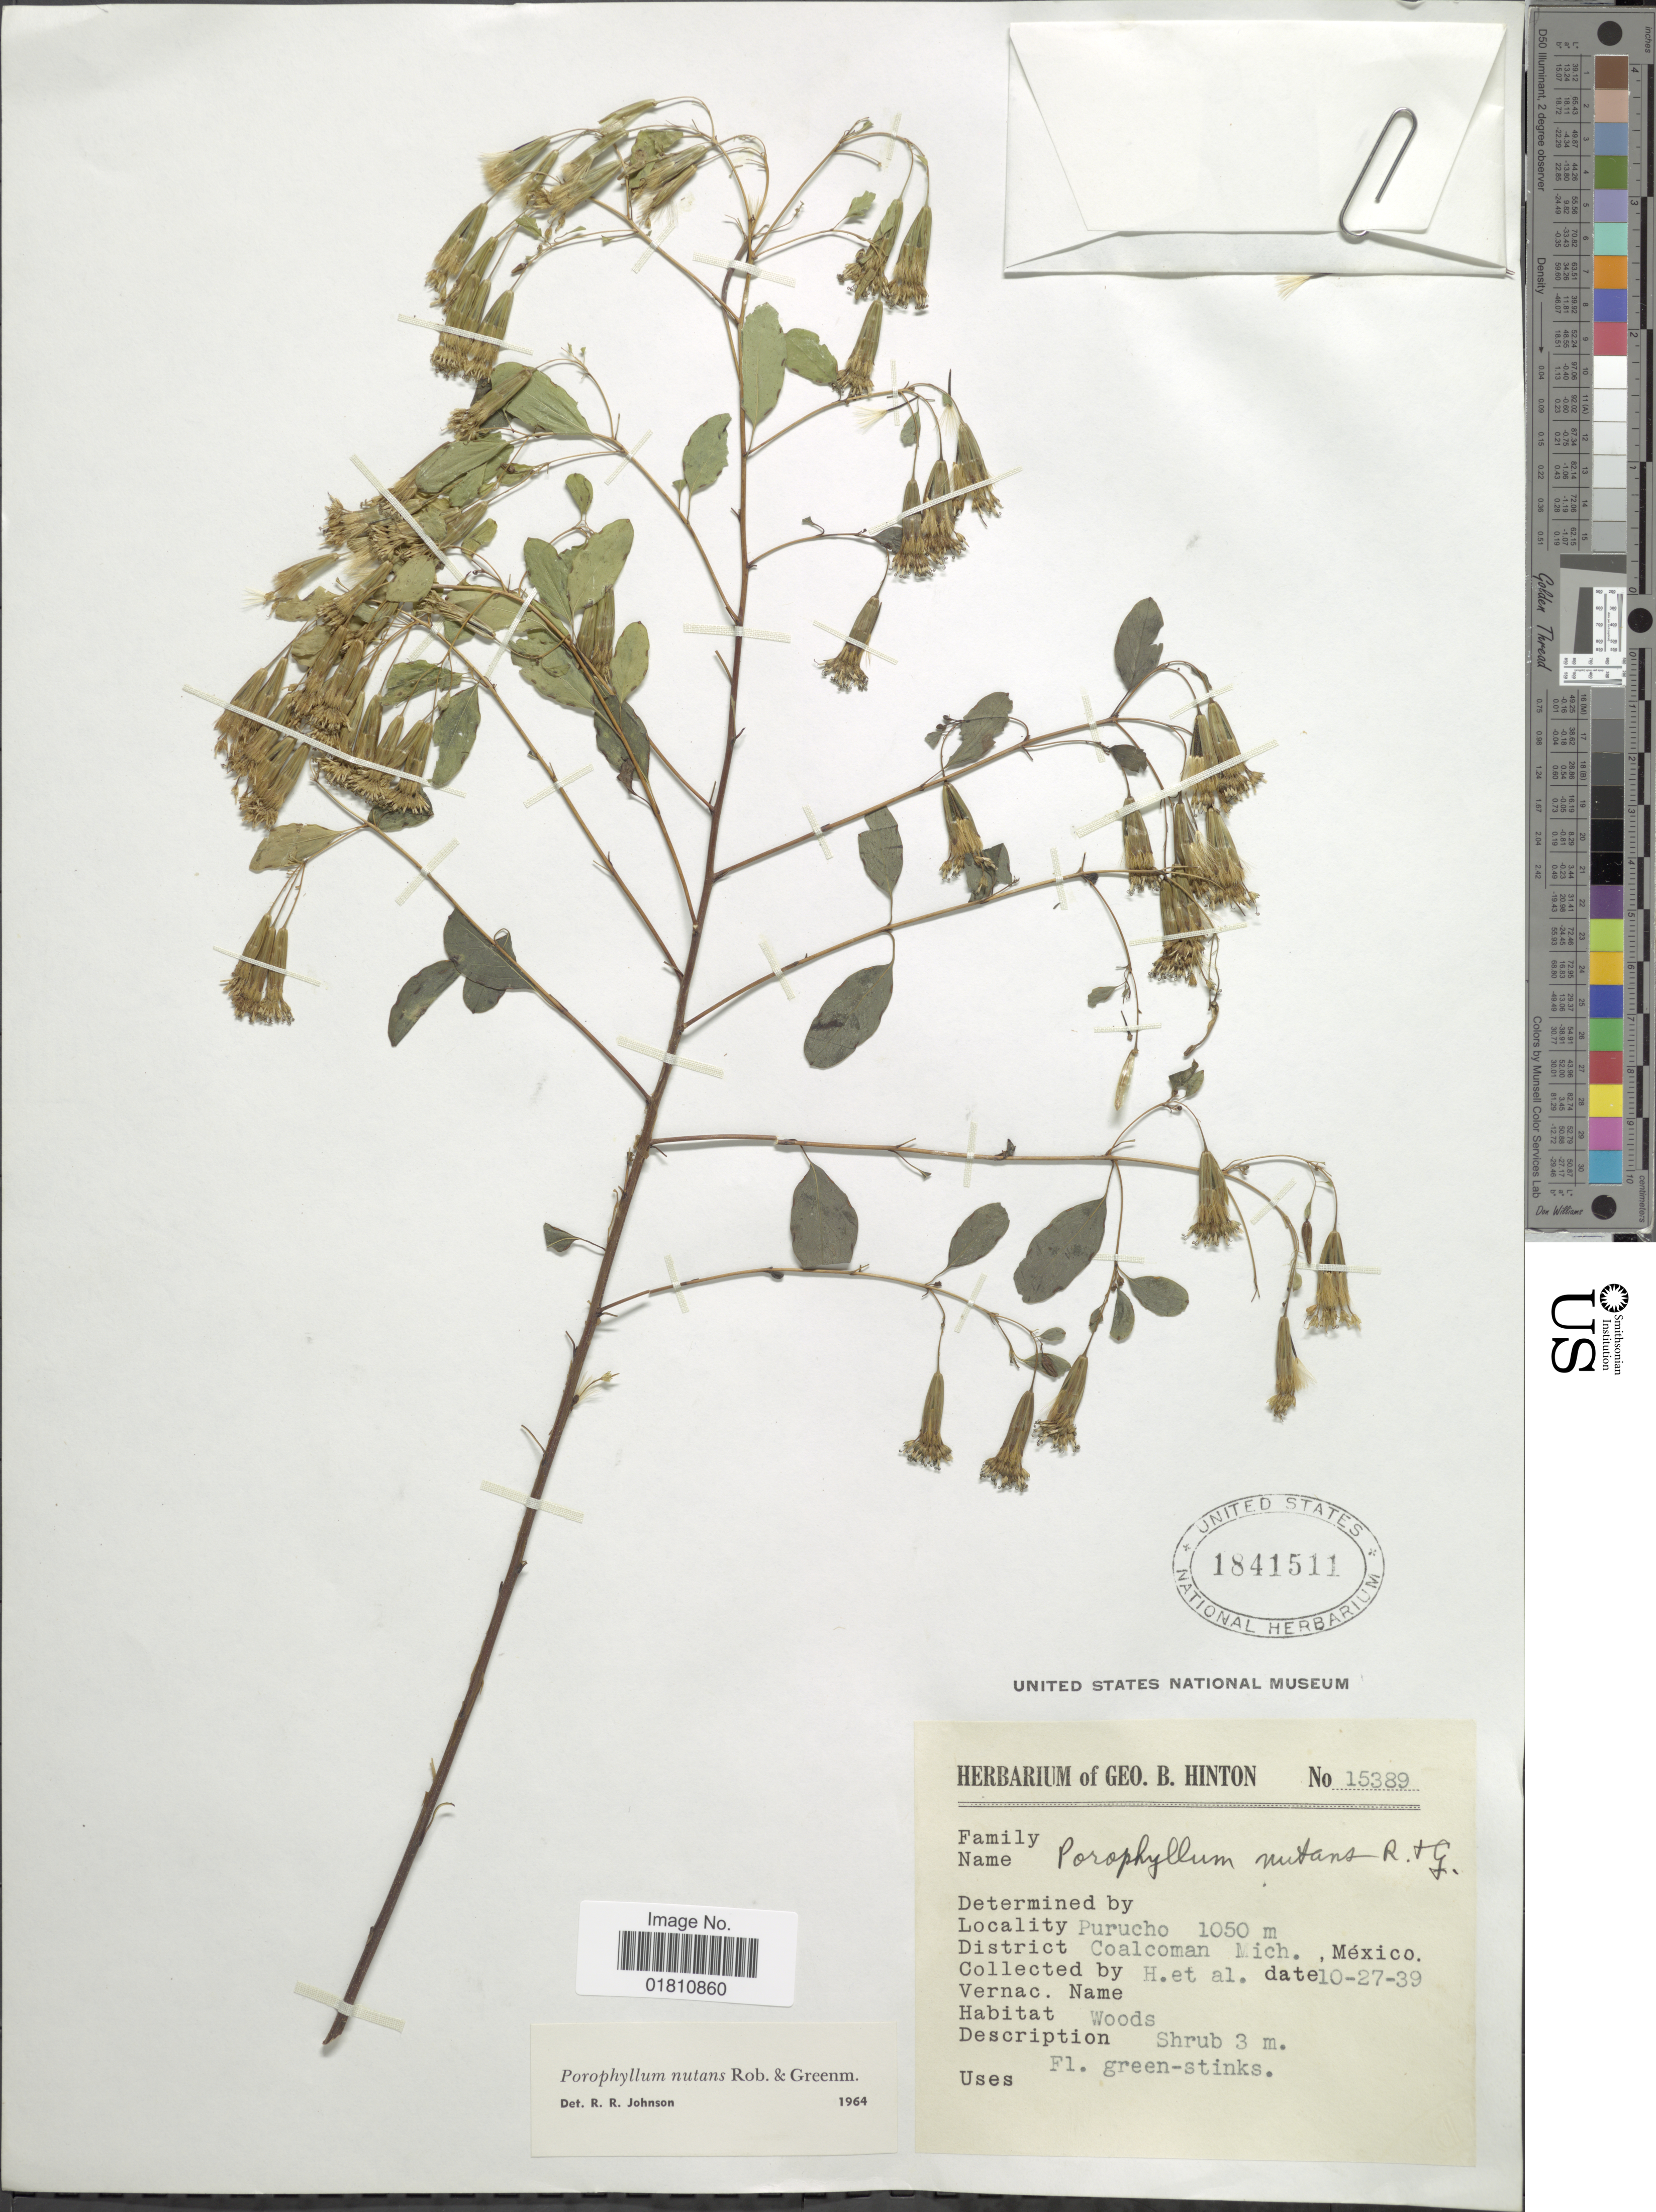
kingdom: Plantae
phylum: Tracheophyta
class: Magnoliopsida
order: Asterales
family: Asteraceae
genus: Porophyllum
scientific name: Porophyllum viridiflorum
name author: (Kunth) DC.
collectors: G. B. Hinton & et al.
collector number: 15389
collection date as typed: Transcribed d/m/y: 27/10/39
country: Mexico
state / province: Michoacán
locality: Purucho, District Coalcoman.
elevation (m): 1050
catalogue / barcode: US 1841511